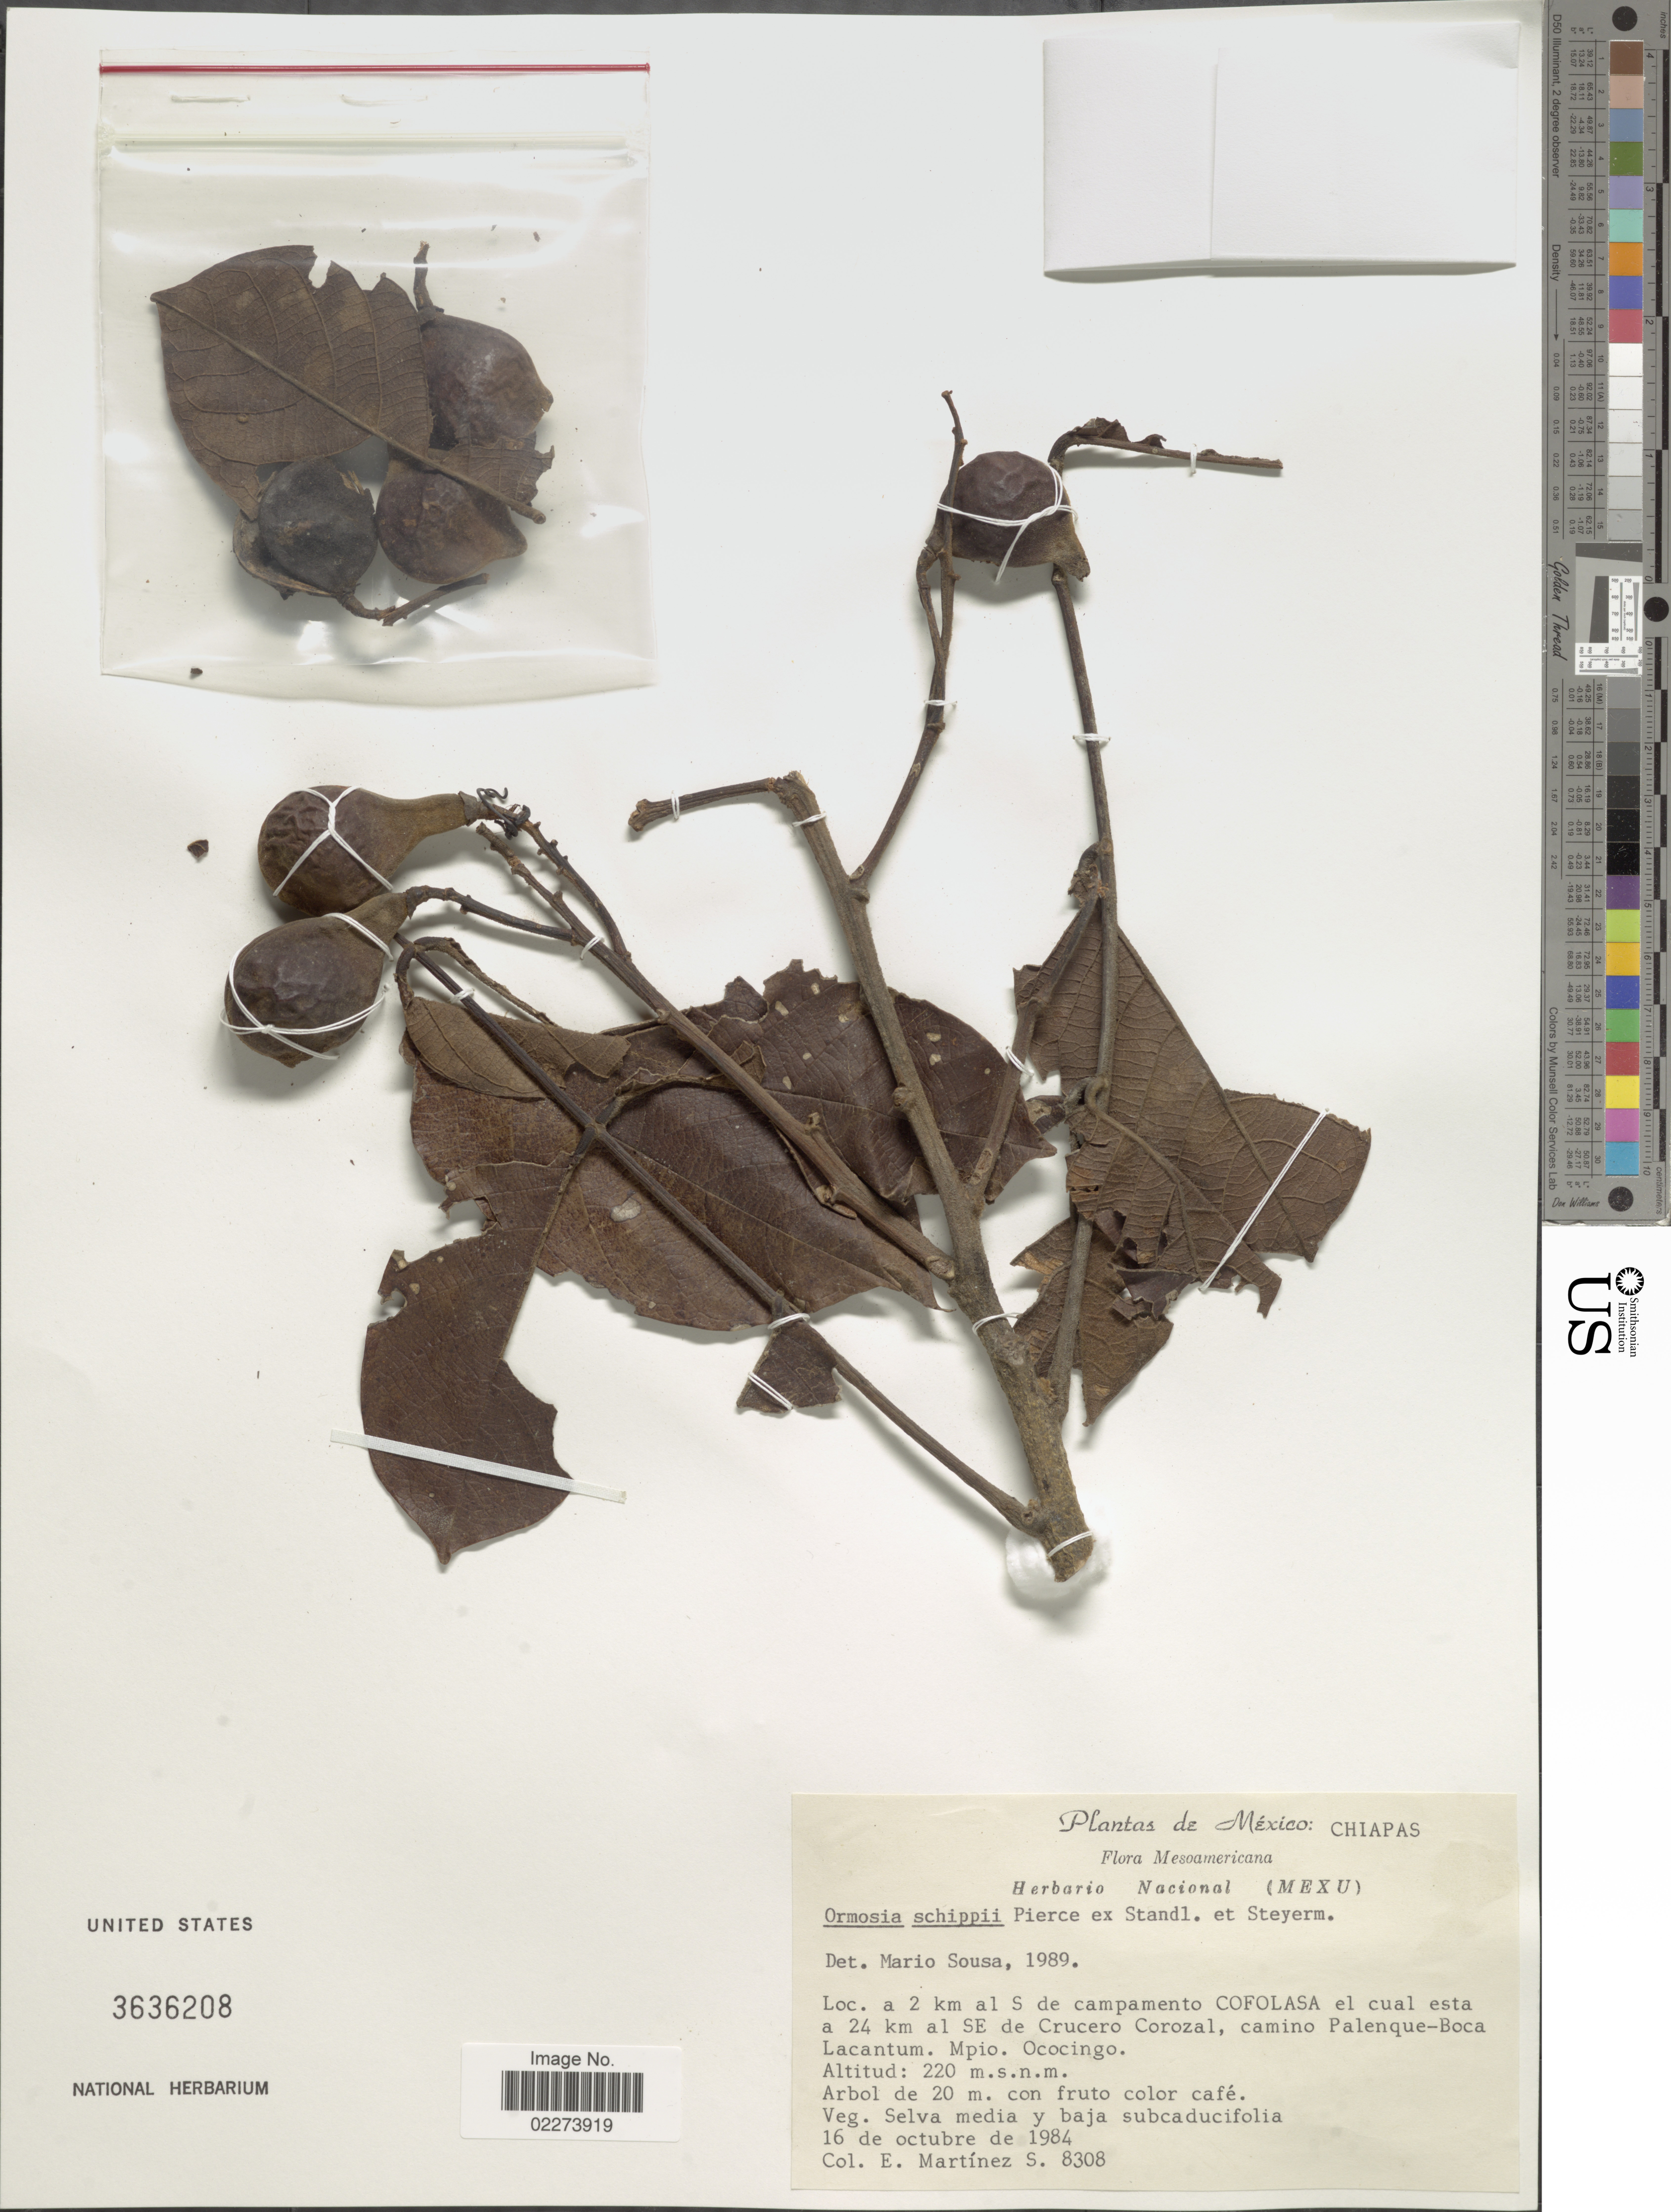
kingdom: Plantae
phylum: Tracheophyta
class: Magnoliopsida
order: Fabales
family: Fabaceae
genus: Ormosia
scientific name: Ormosia schippii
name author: Pierce ex Standl. & Steyerm.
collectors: E. M. Martínez S.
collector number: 8308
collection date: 1984-10-16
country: Mexico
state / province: Chiapas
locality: A 2 km al S de campamento Cofolasa el cual esta a 24 km al SE de Crucero Corozal, camino Palenque-Boca Lacantum, Mpio. Ococingo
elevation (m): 220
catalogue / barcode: US 363208